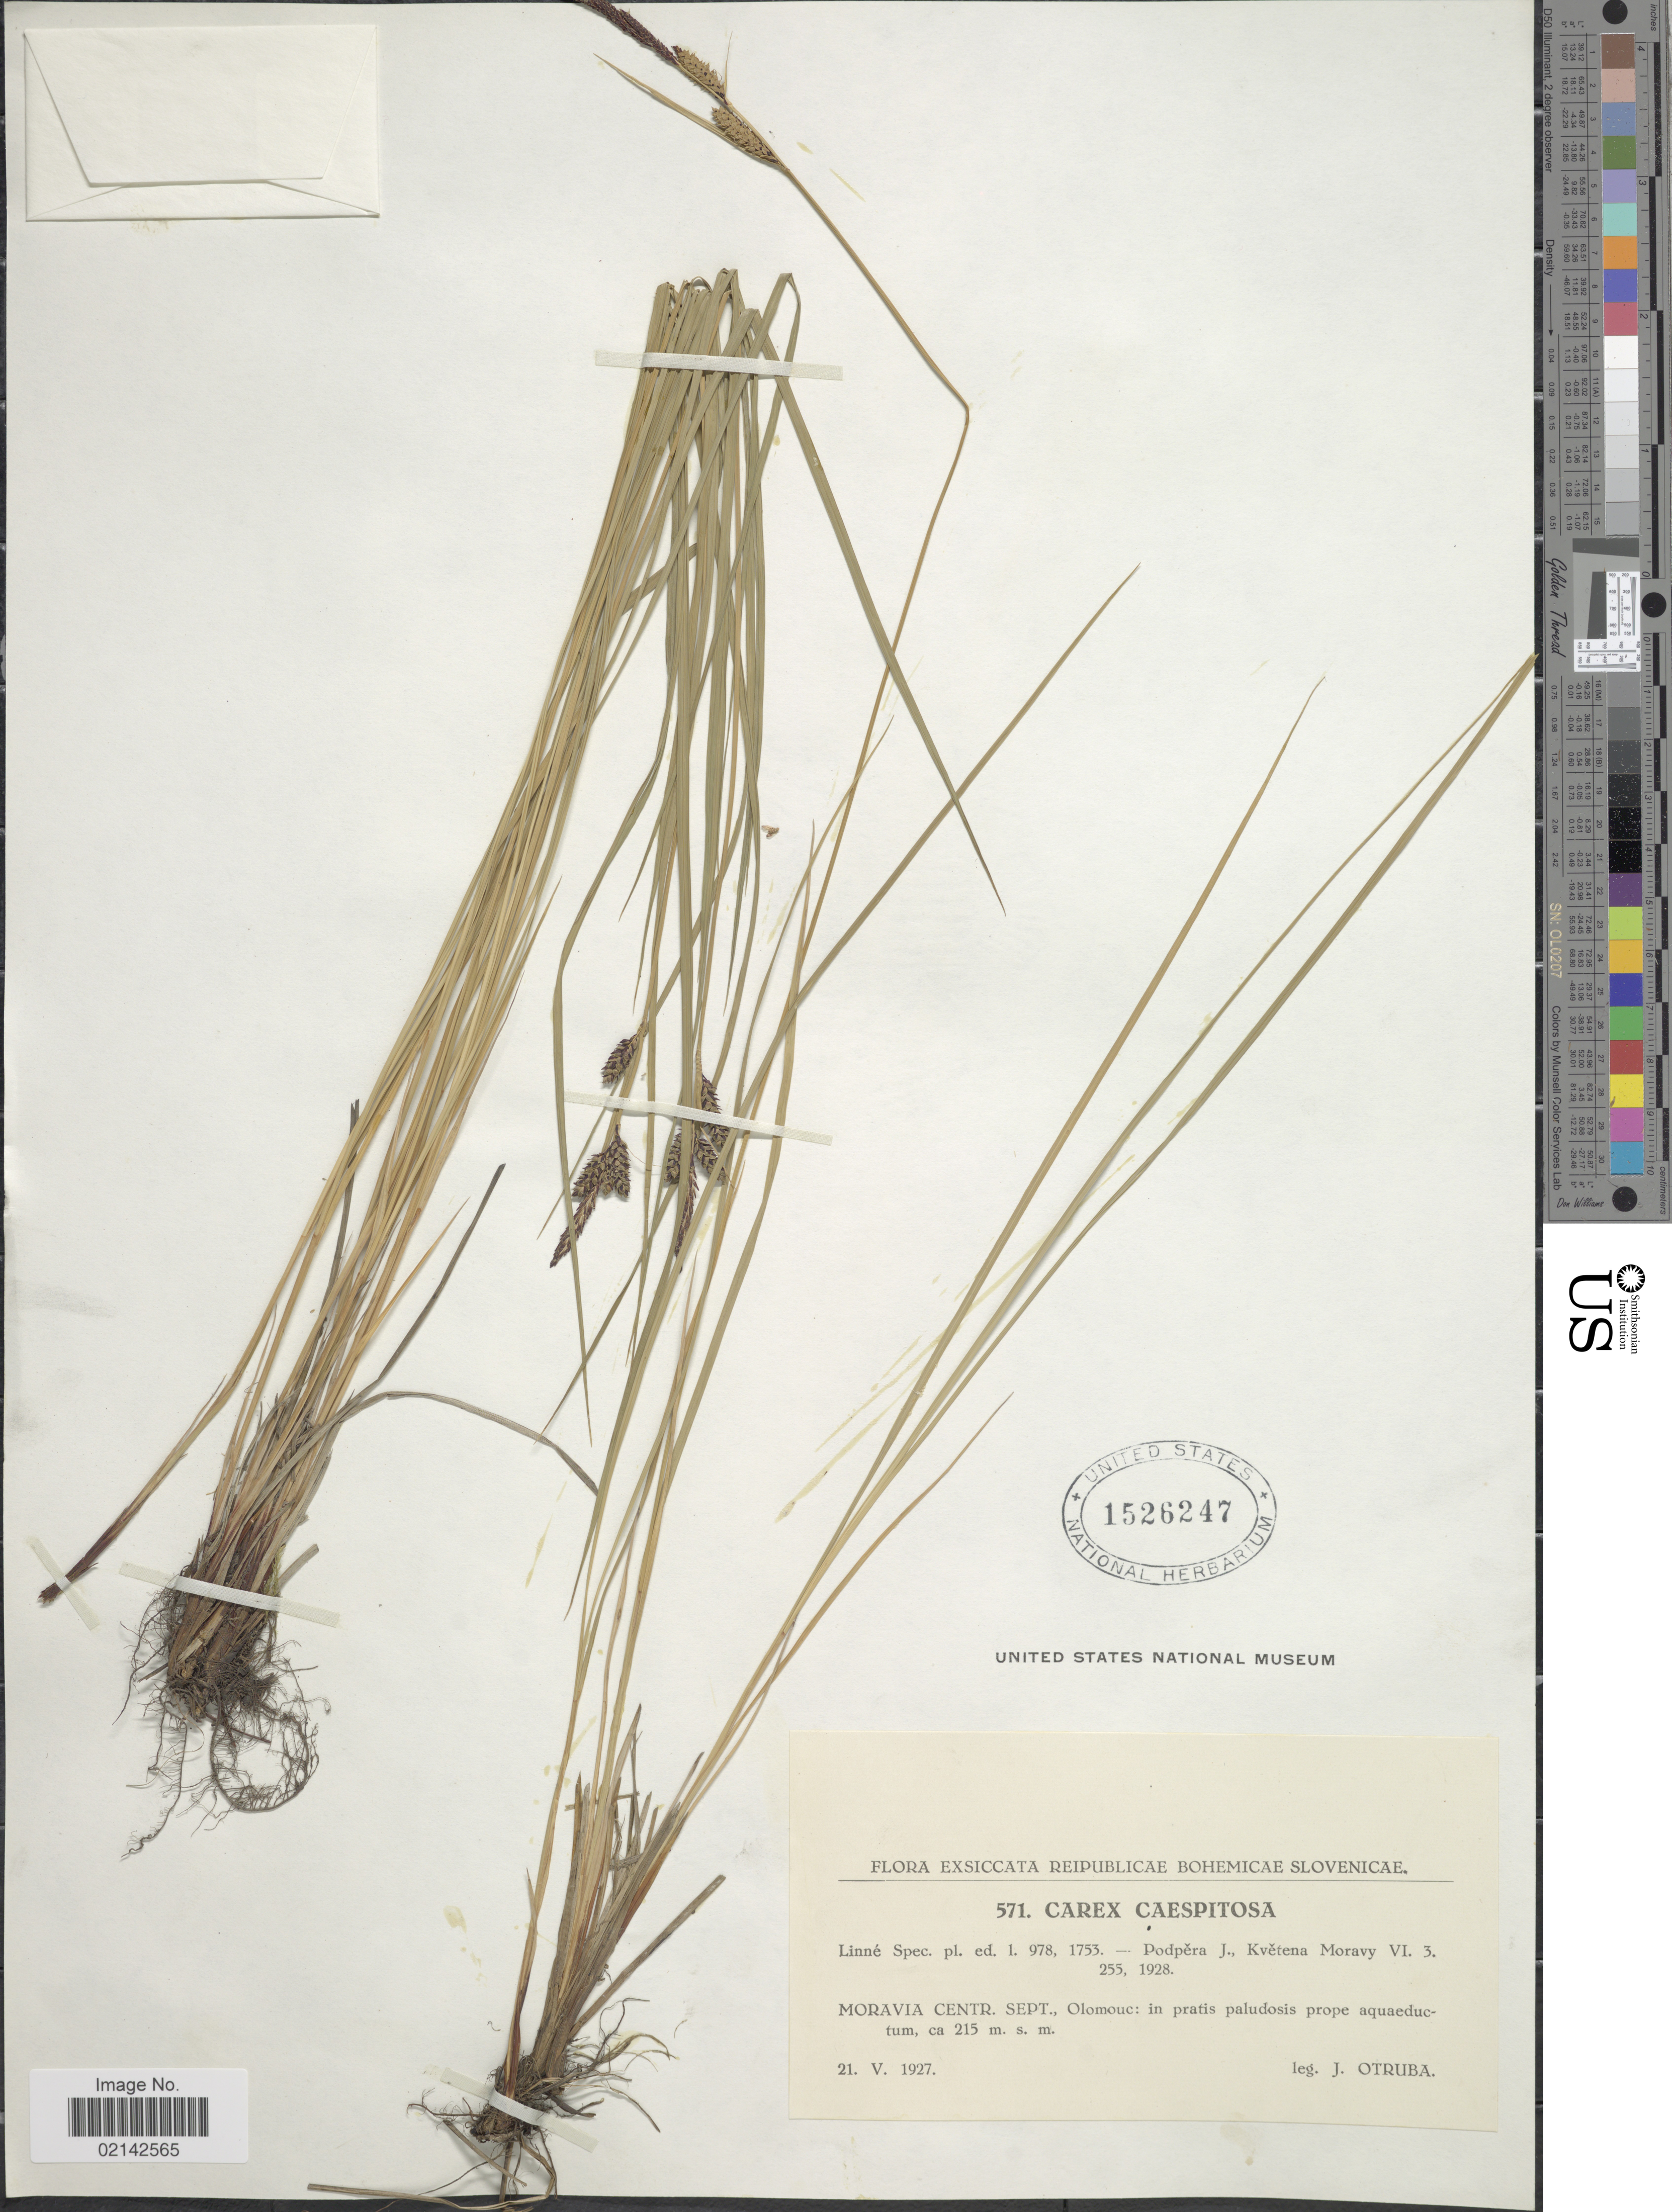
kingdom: Plantae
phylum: Tracheophyta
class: Liliopsida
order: Poales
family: Cyperaceae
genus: Carex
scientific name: Carex cespitosa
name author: L.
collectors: J. Otruba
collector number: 571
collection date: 1927-05-21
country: Czechia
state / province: Olomouc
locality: Reipublicae Bohemicae Slovenicae, Moravia Centr. Sept., Olomouc: in pratis paludosis prope aquaeductum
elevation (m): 215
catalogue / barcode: US 1526247